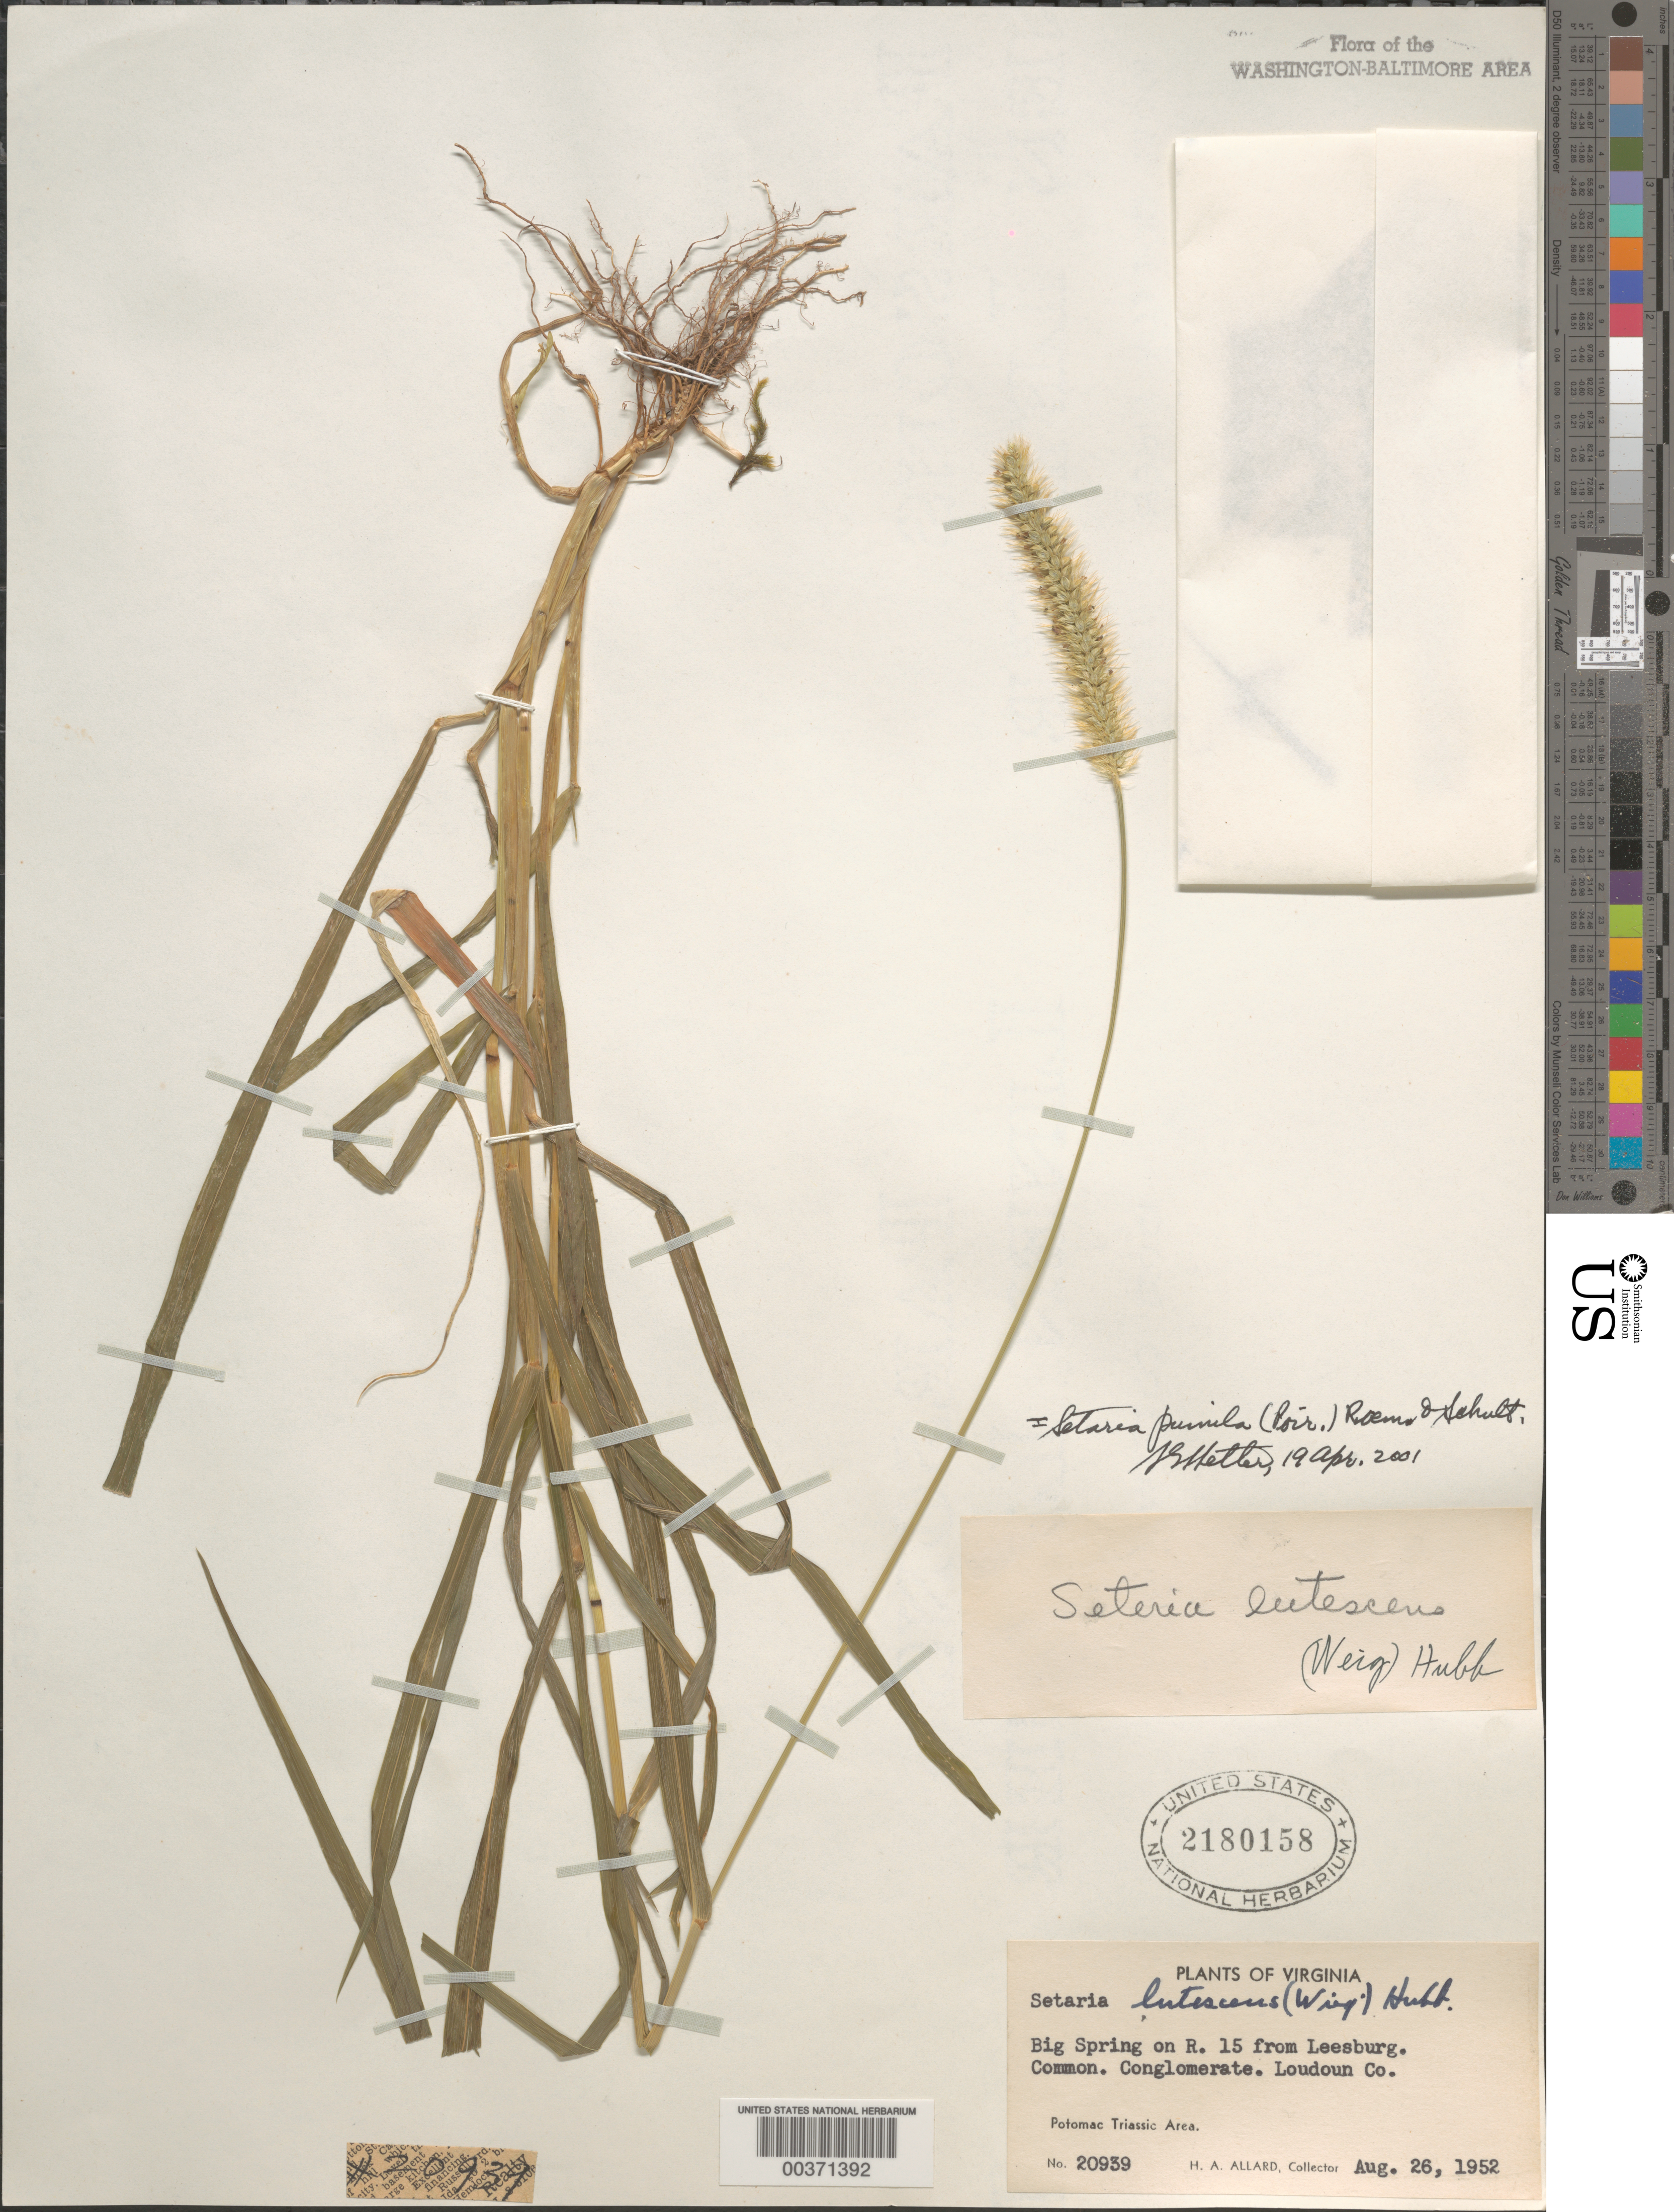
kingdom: Plantae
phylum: Tracheophyta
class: Liliopsida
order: Poales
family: Poaceae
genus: Setaria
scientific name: Setaria pumila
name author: (Poir.) Roem. & Schult.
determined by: Shetler, Stanwyn G., (US), NMNH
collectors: H. A. Allard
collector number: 20939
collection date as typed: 26 Aug 1952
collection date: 1952-08-26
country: United States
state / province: Virginia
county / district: Loudoun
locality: Spring on Route 15 from Leesburg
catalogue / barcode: US 2180158